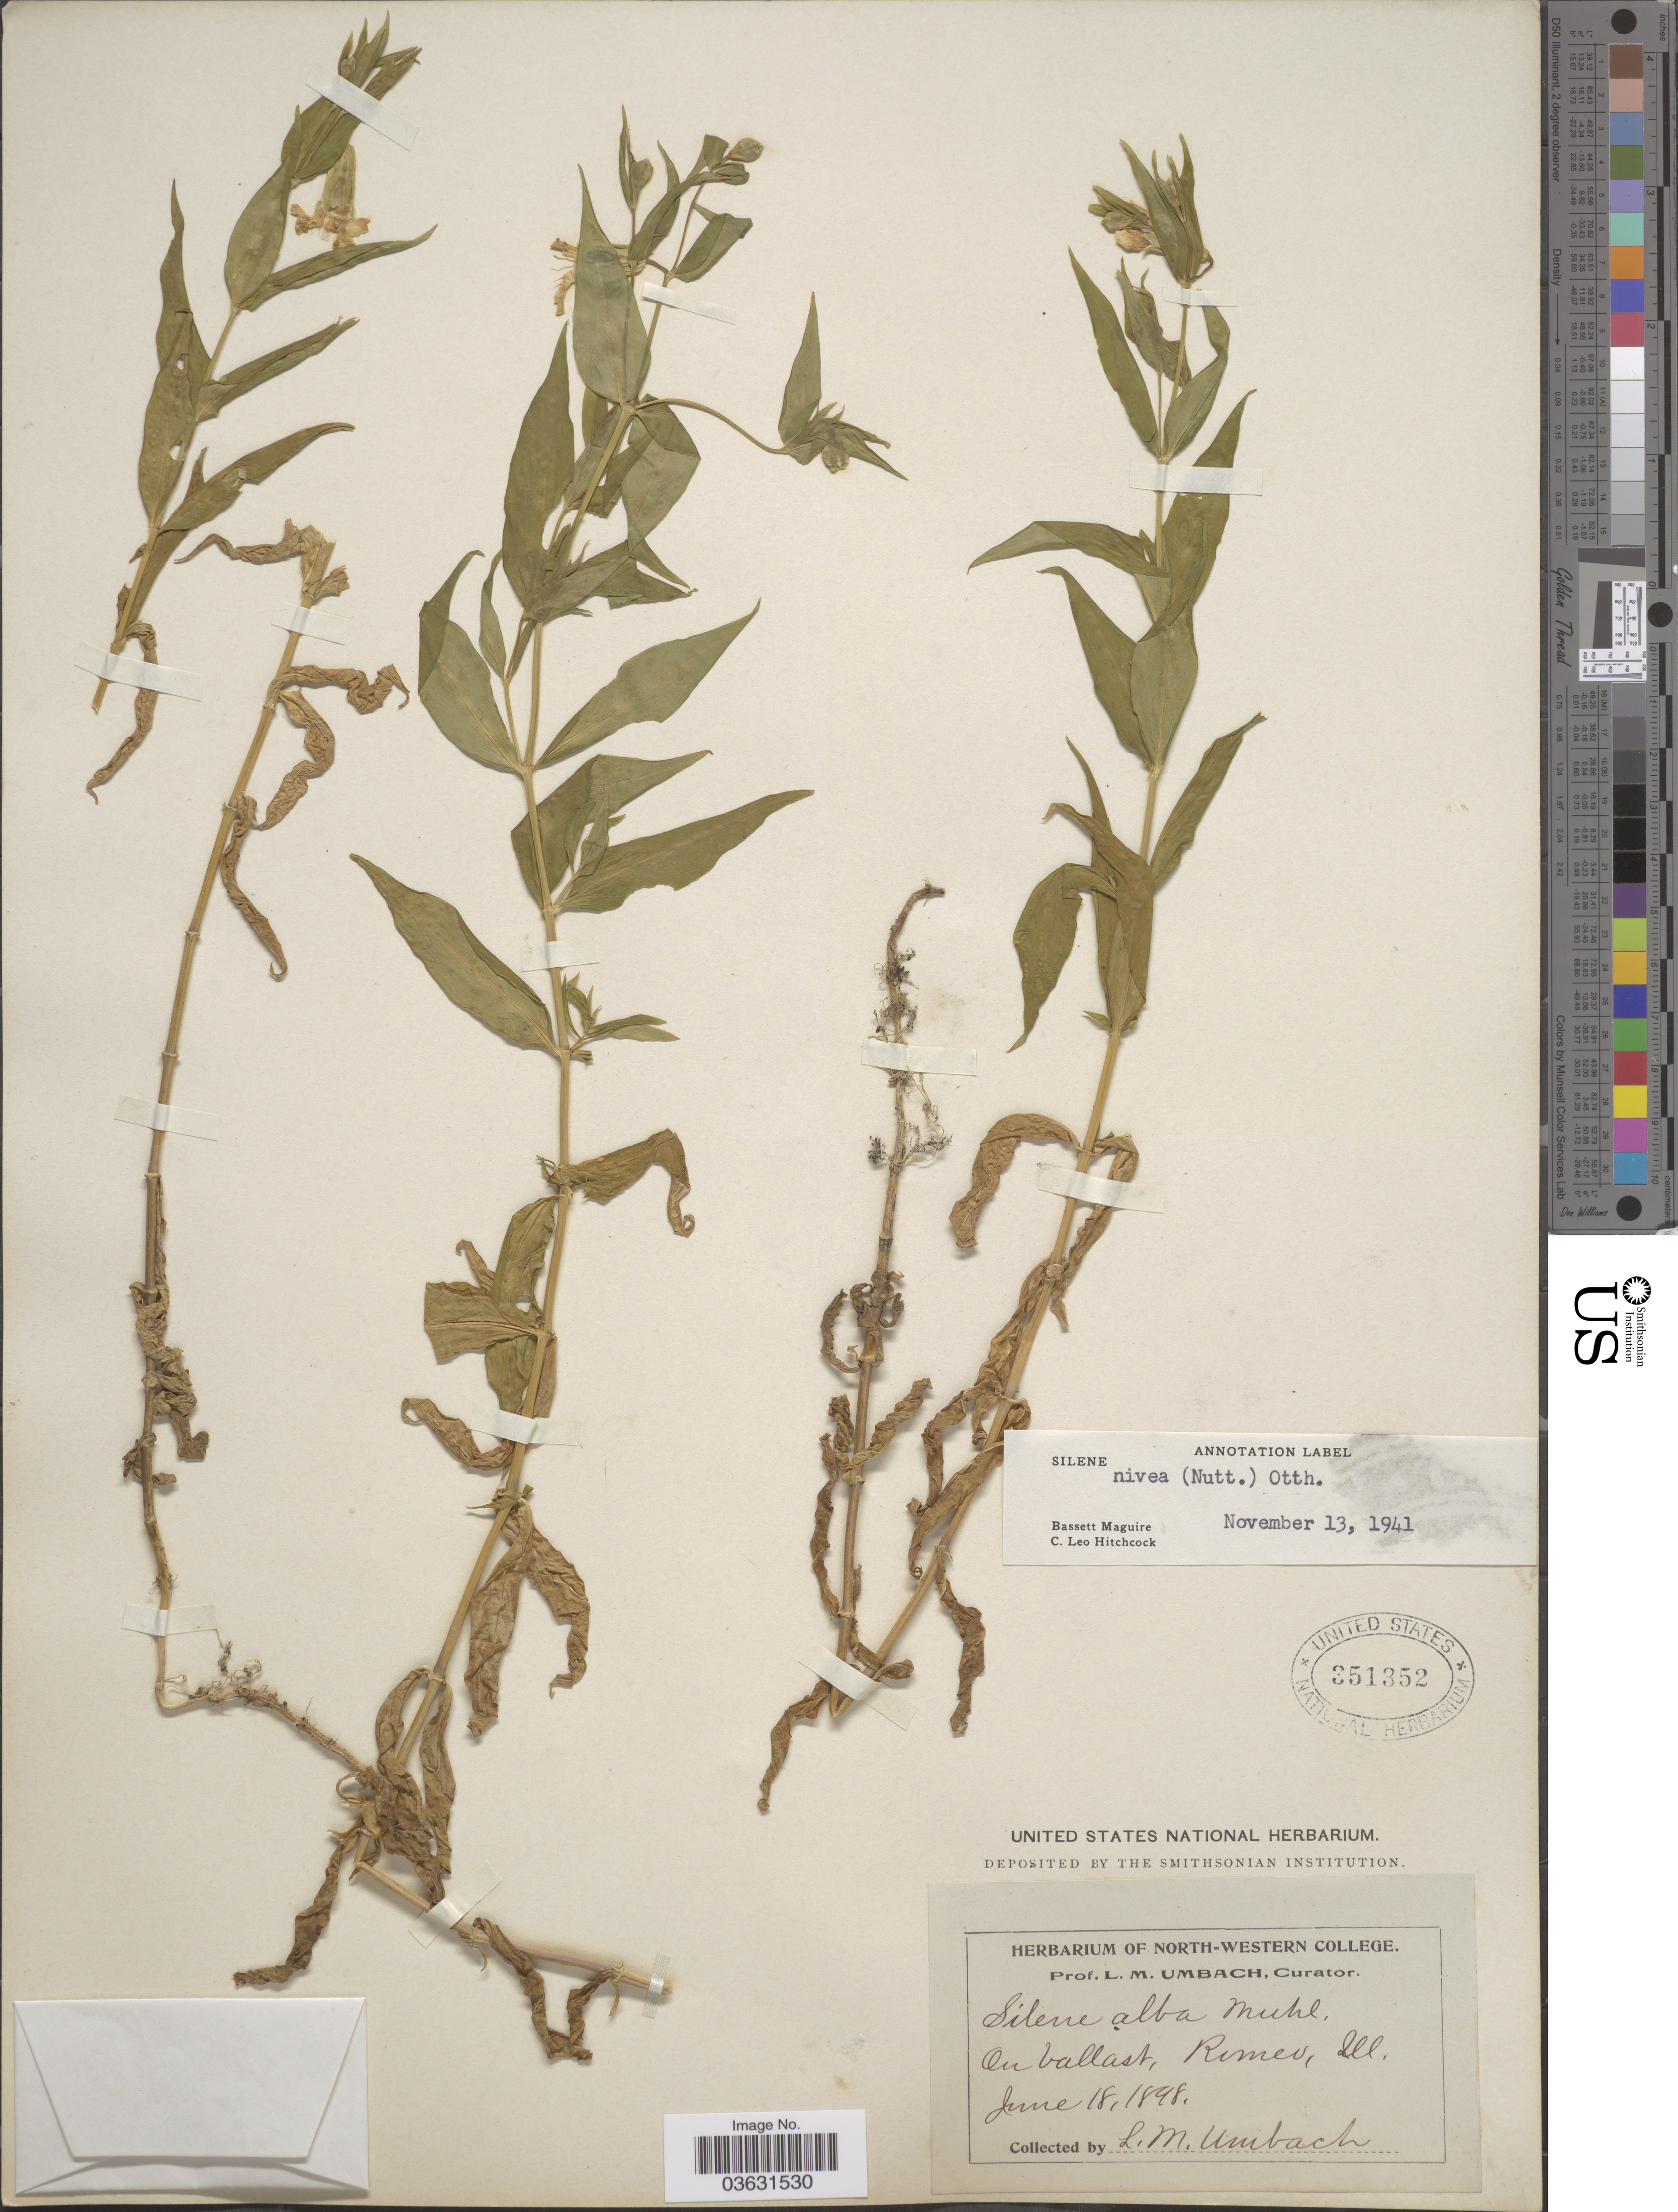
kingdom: Plantae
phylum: Tracheophyta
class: Magnoliopsida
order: Caryophyllales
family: Caryophyllaceae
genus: Silene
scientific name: Silene nivea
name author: (Nutt.) Muhl. ex DC.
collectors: L. M. Umbach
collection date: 1898-06-18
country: United States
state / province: Illinois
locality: On ballast, Romeo.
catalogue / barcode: US 351352